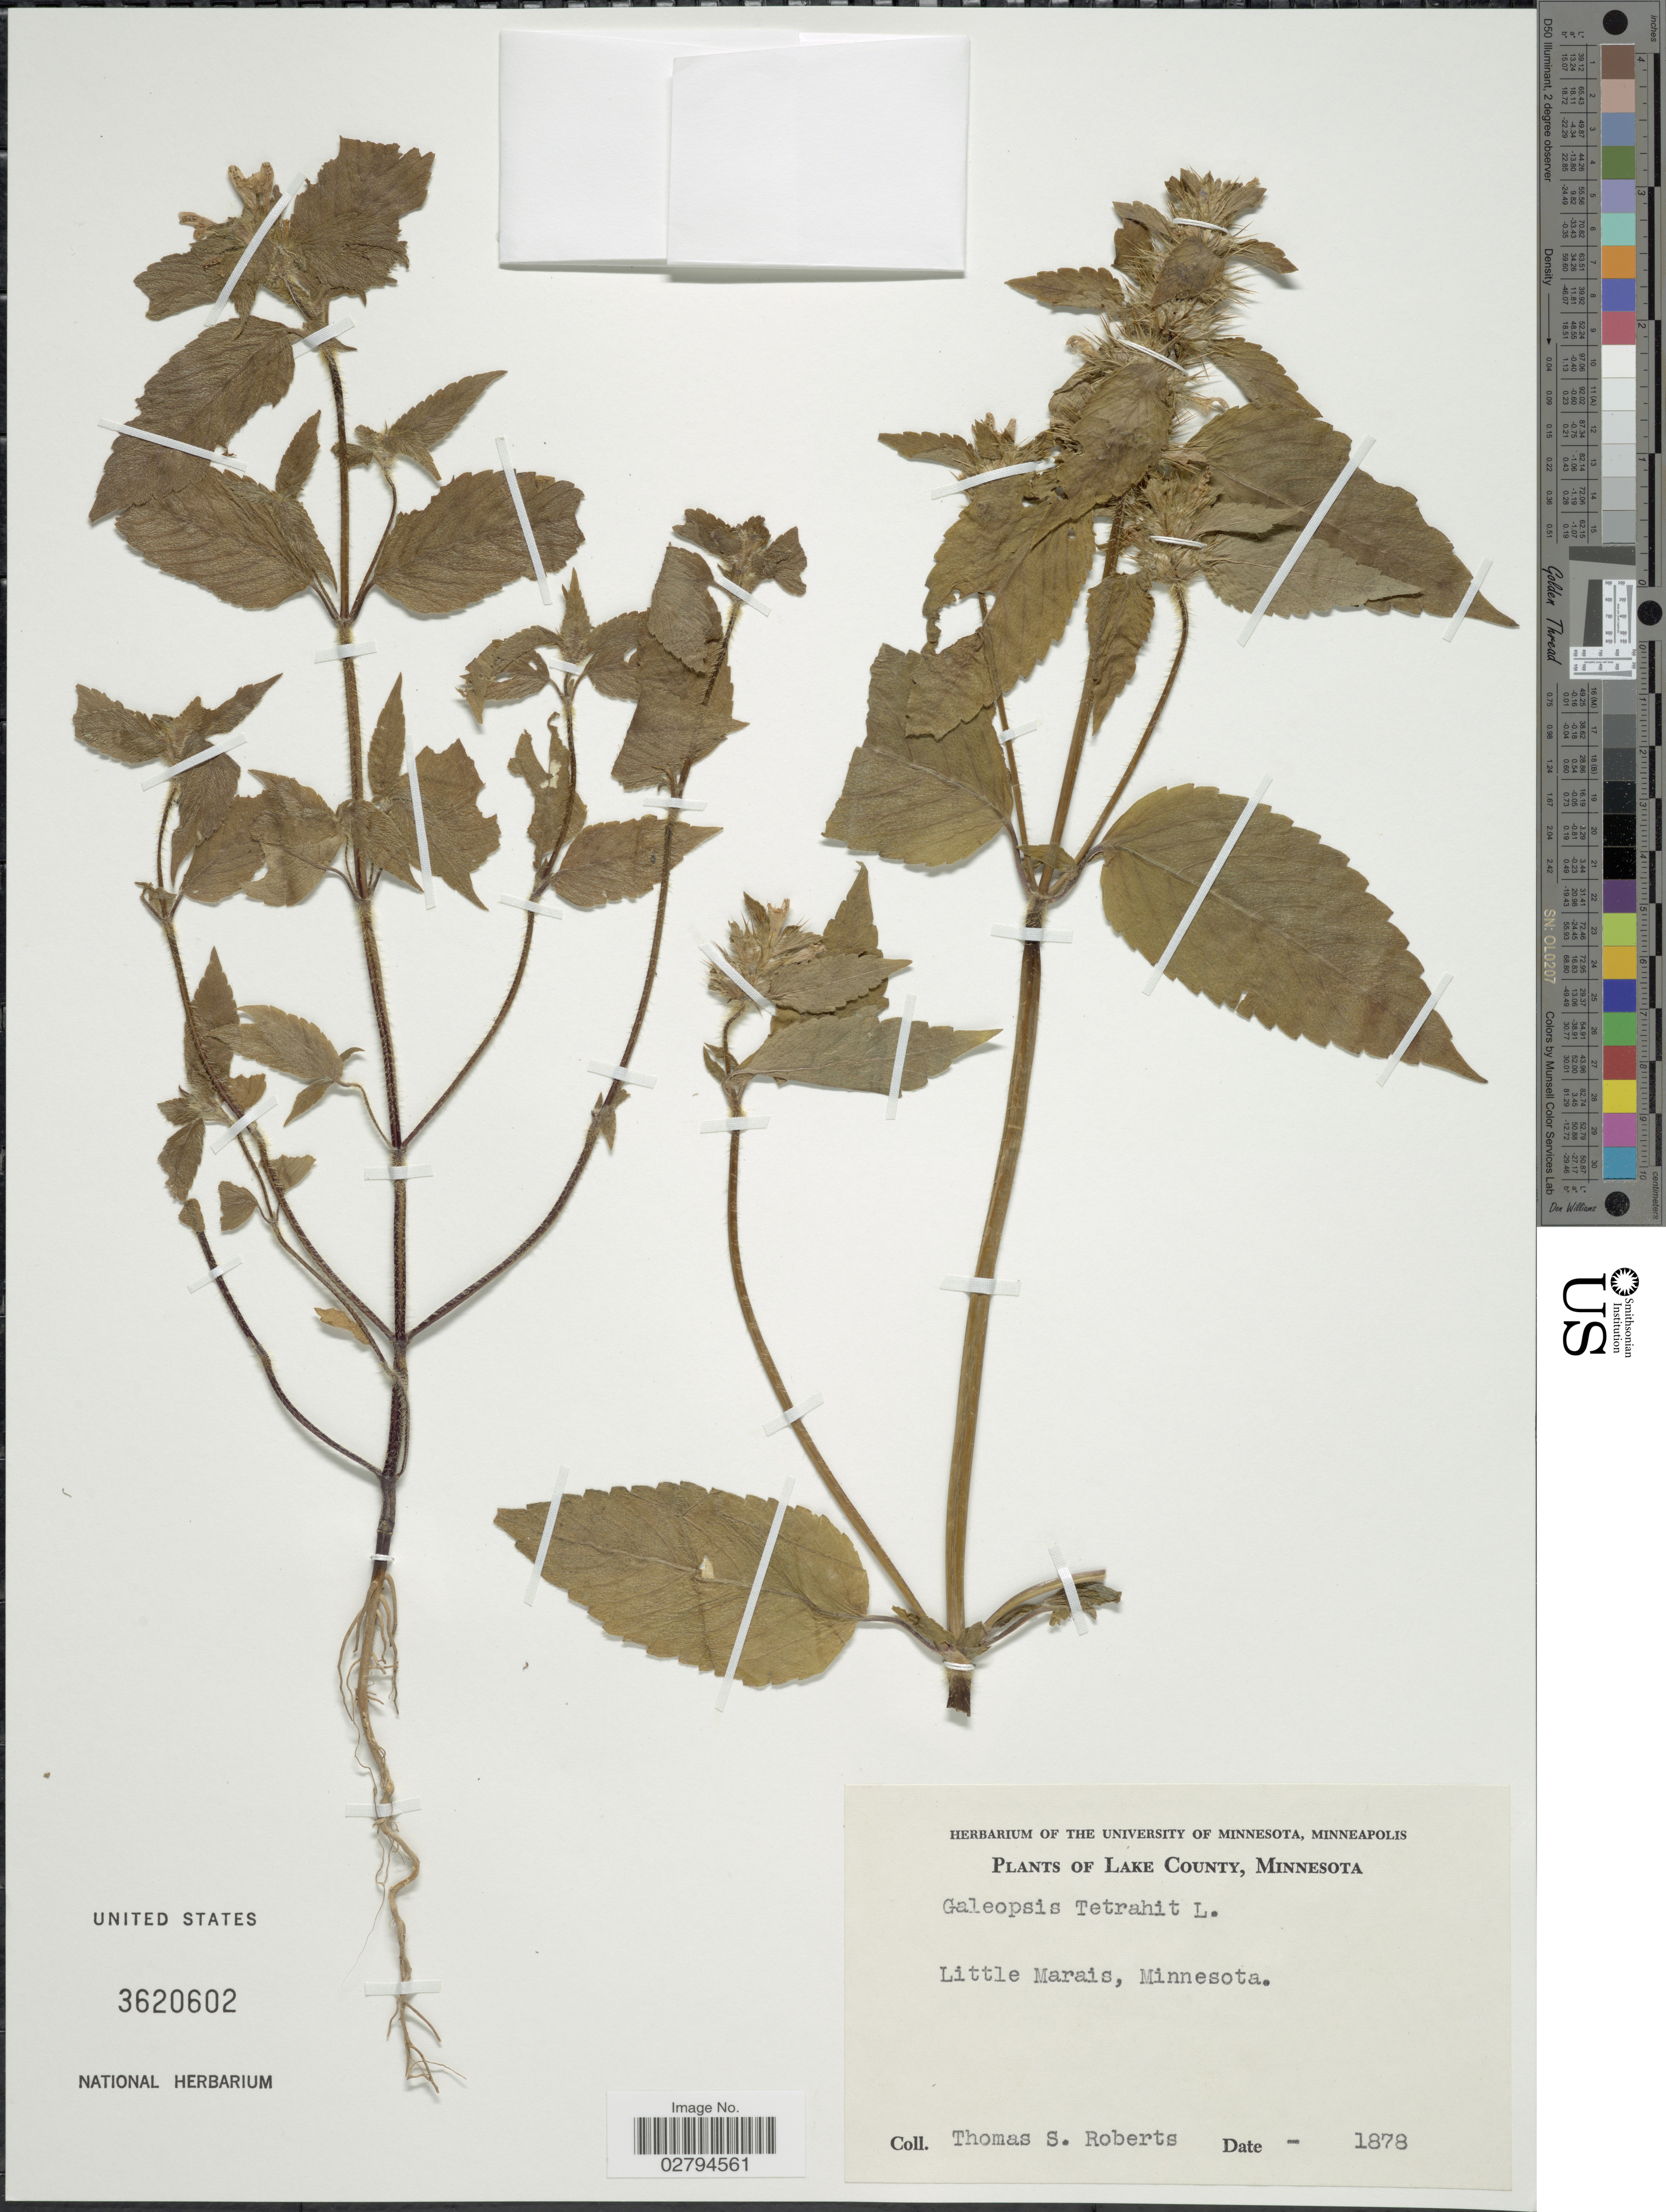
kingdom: Plantae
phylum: Tracheophyta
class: Magnoliopsida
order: Lamiales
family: Lamiaceae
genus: Galeopsis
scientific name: Galeopsis tetrahit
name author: L.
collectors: T. Roberts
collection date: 1878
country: United States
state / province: Minnesota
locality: Lake County. Little Marais.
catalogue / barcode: US 3620602